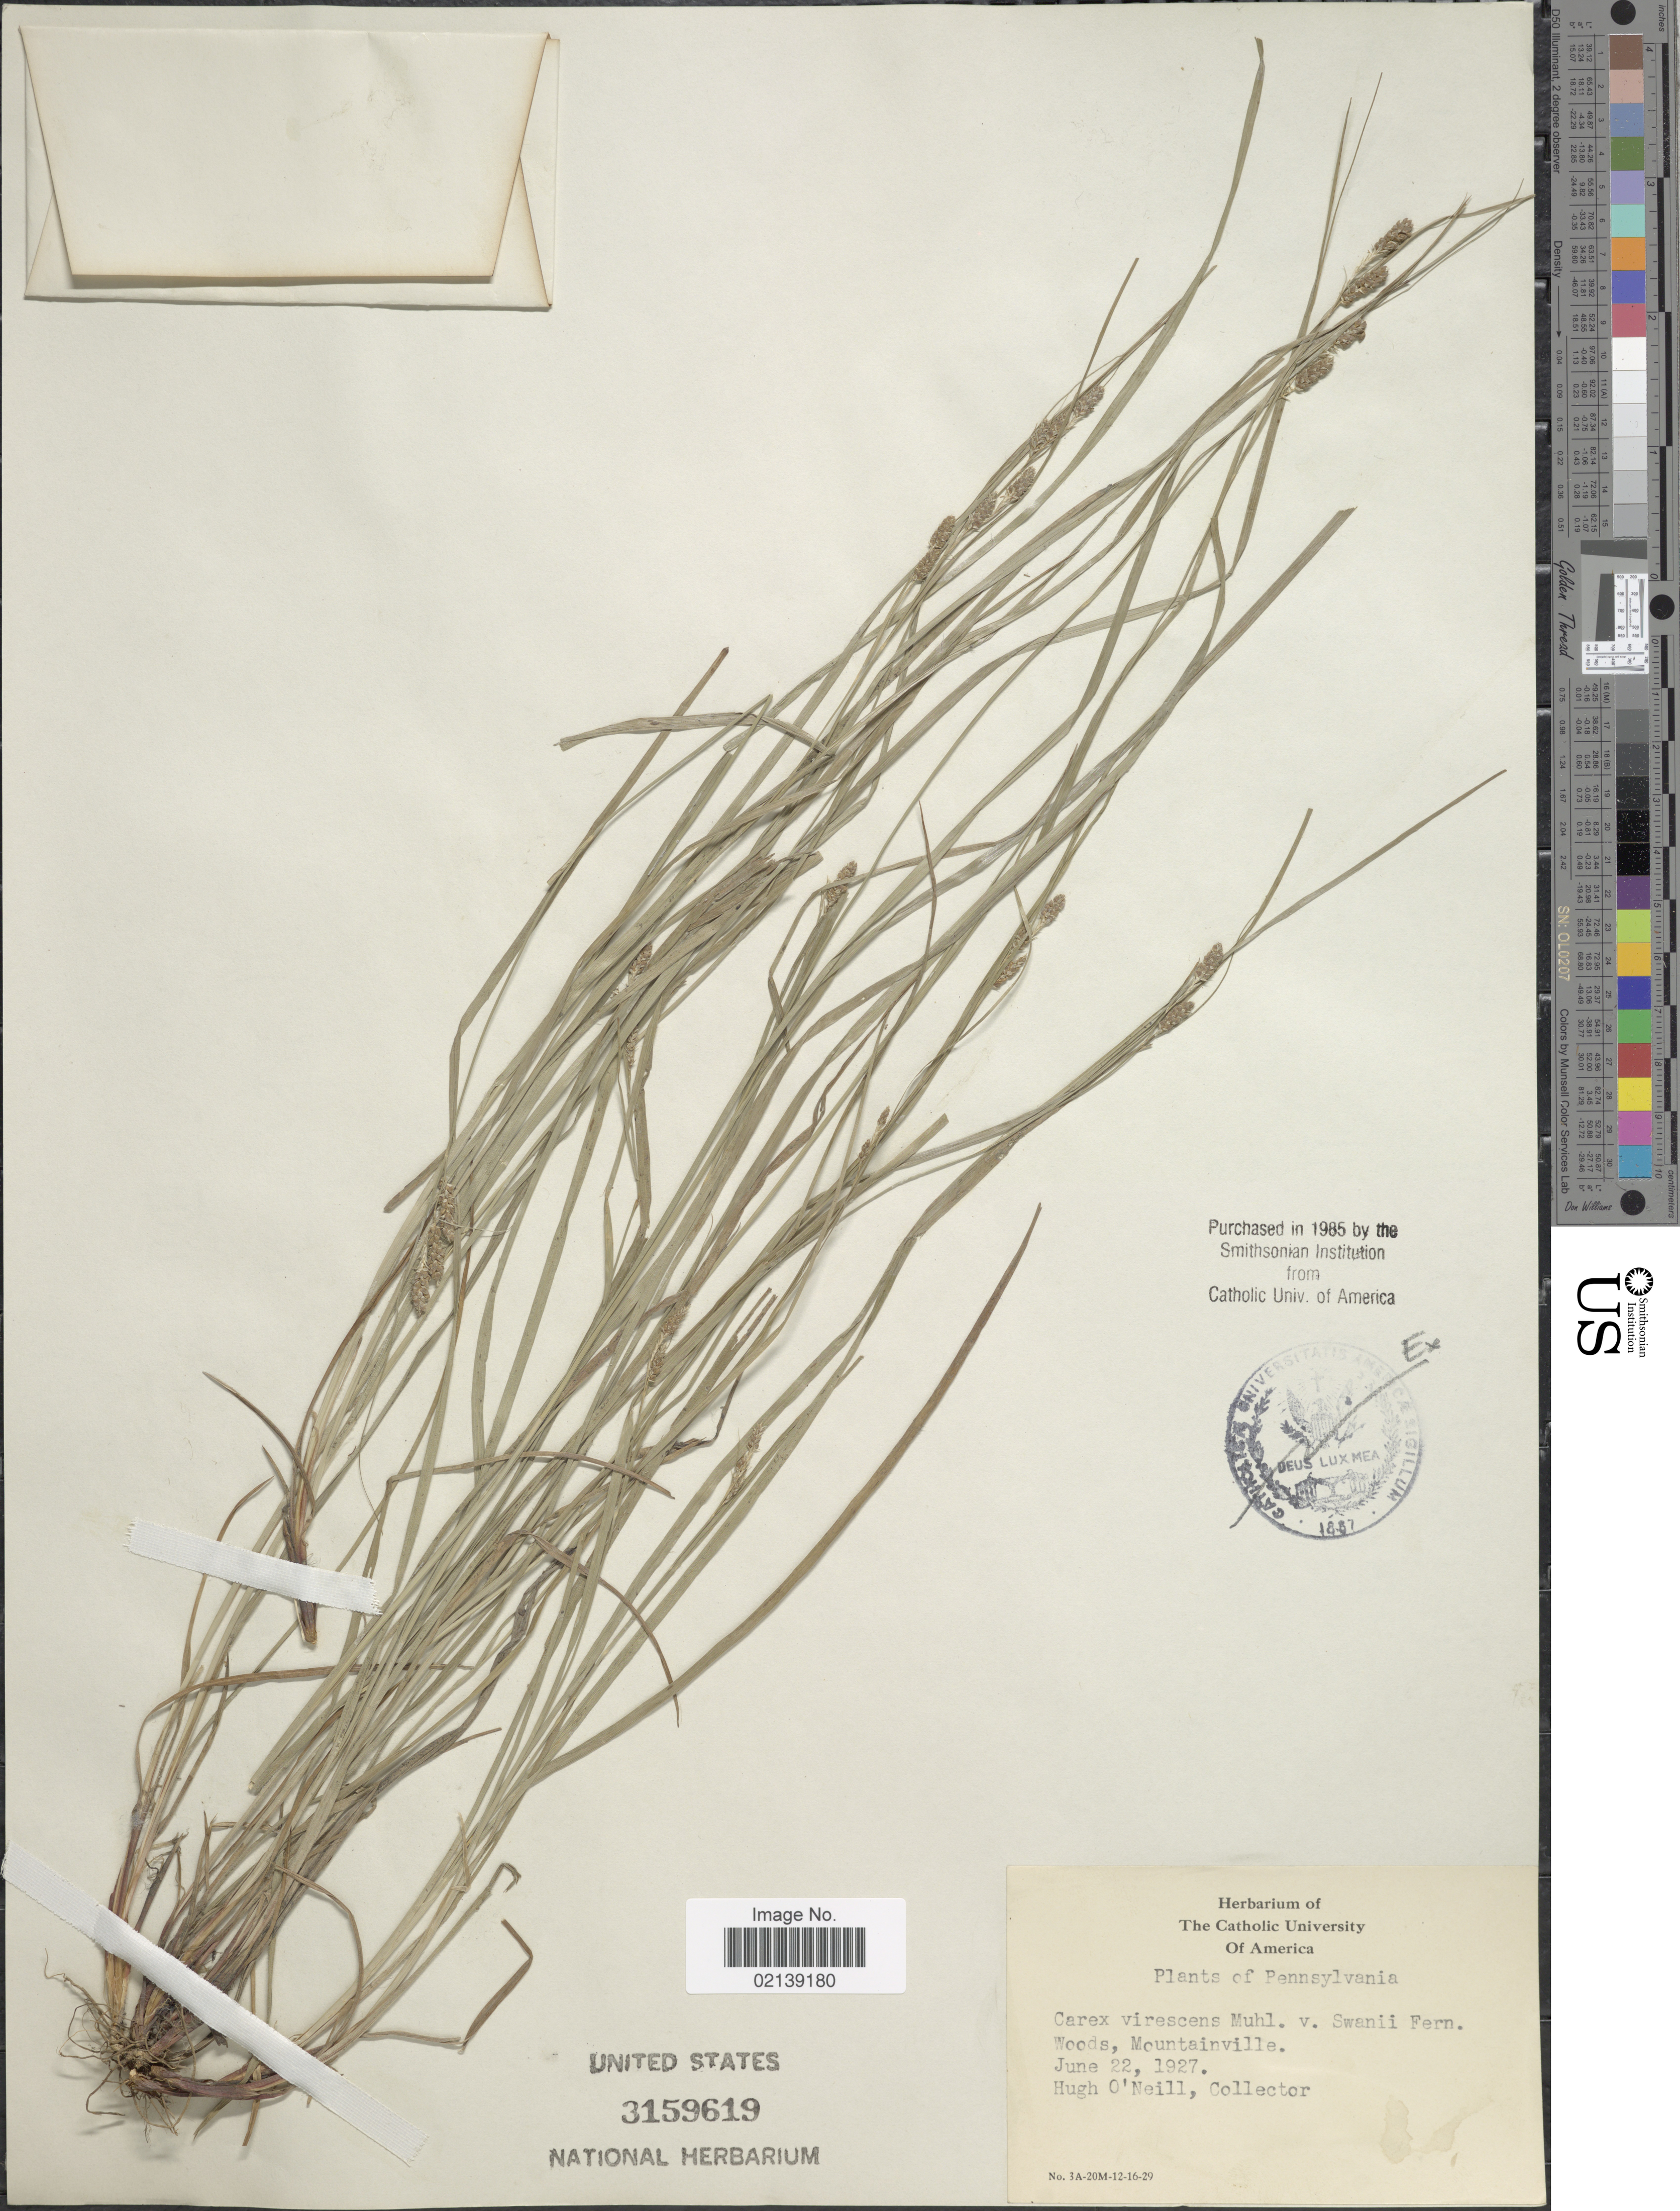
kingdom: Plantae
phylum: Tracheophyta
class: Liliopsida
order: Poales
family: Cyperaceae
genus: Carex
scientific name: Carex virescens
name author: Muhl. ex Willd.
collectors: H. O'Neill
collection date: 1927-06-22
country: United States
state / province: Pennsylvania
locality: Woods, Mountainville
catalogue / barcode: US 3159619